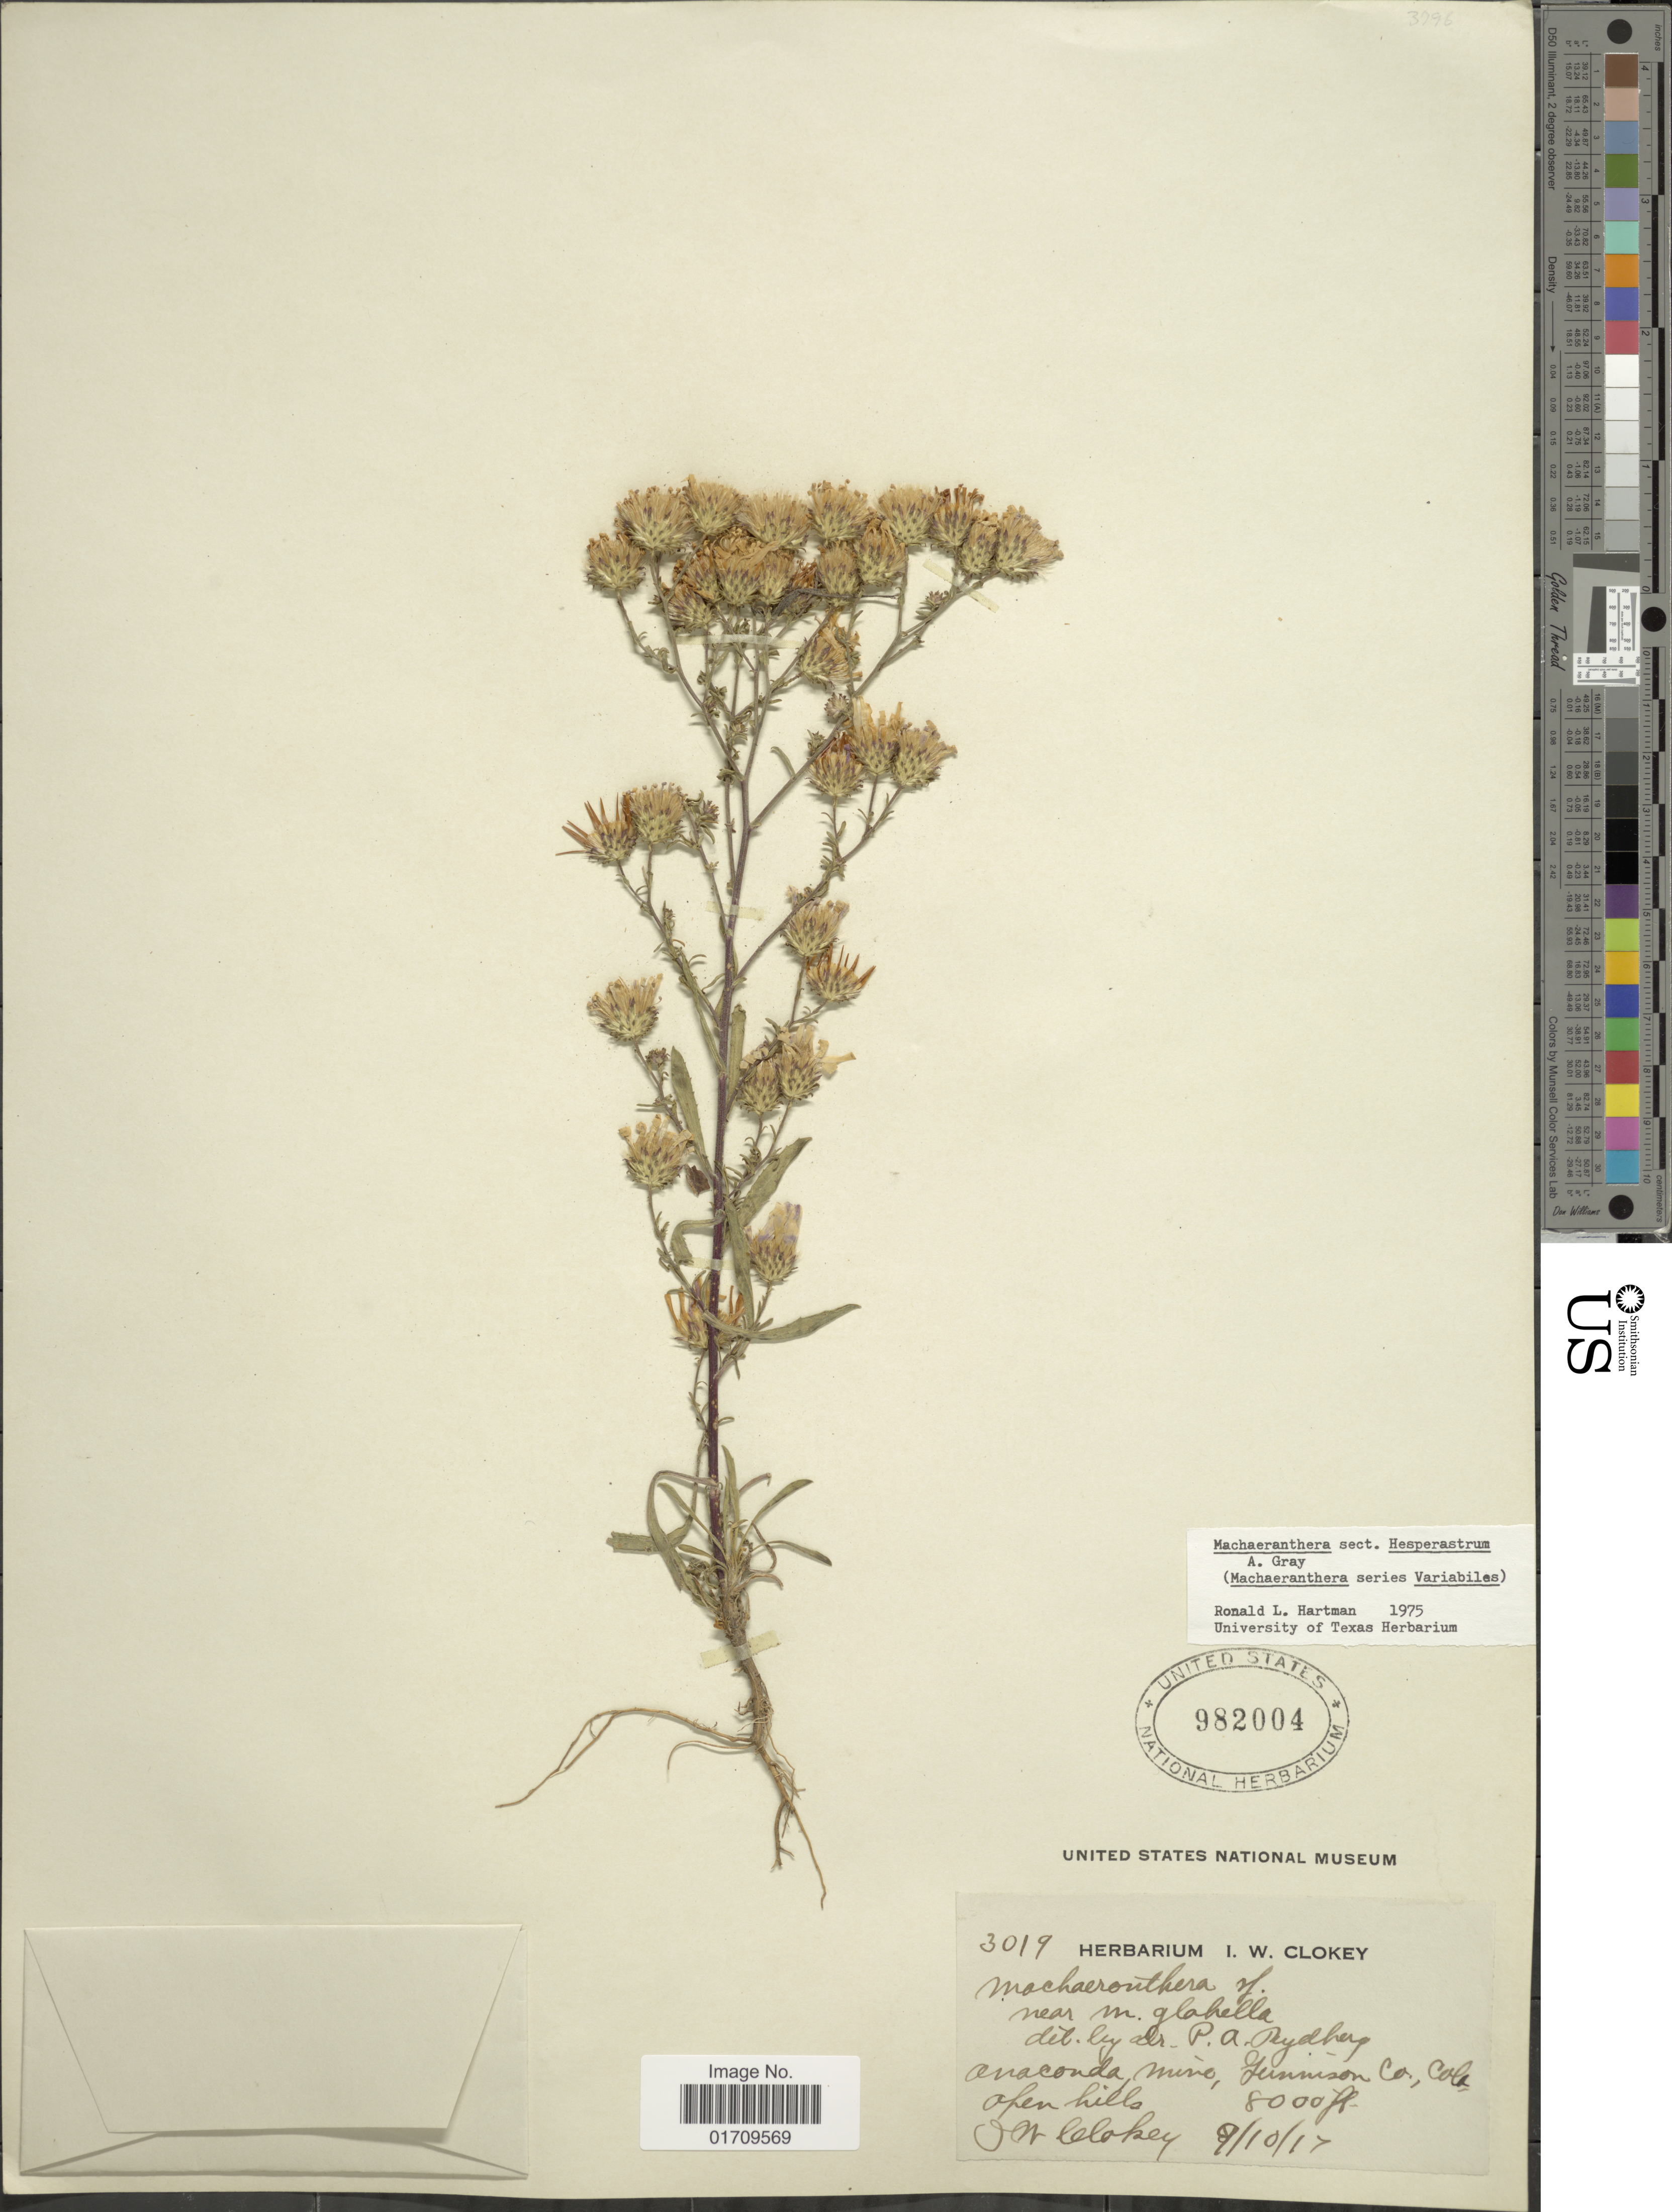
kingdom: Plantae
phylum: Tracheophyta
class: Magnoliopsida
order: Asterales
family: Asteraceae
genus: Machaeranthera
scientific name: Machaeranthera sp.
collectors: I. W. Clokey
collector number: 3019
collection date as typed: Transcribed d/m/y: 10/9/17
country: United States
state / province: Colorado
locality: Anaconda Mine, Gunnison Co., Colo.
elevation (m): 2438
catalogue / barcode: US 982004